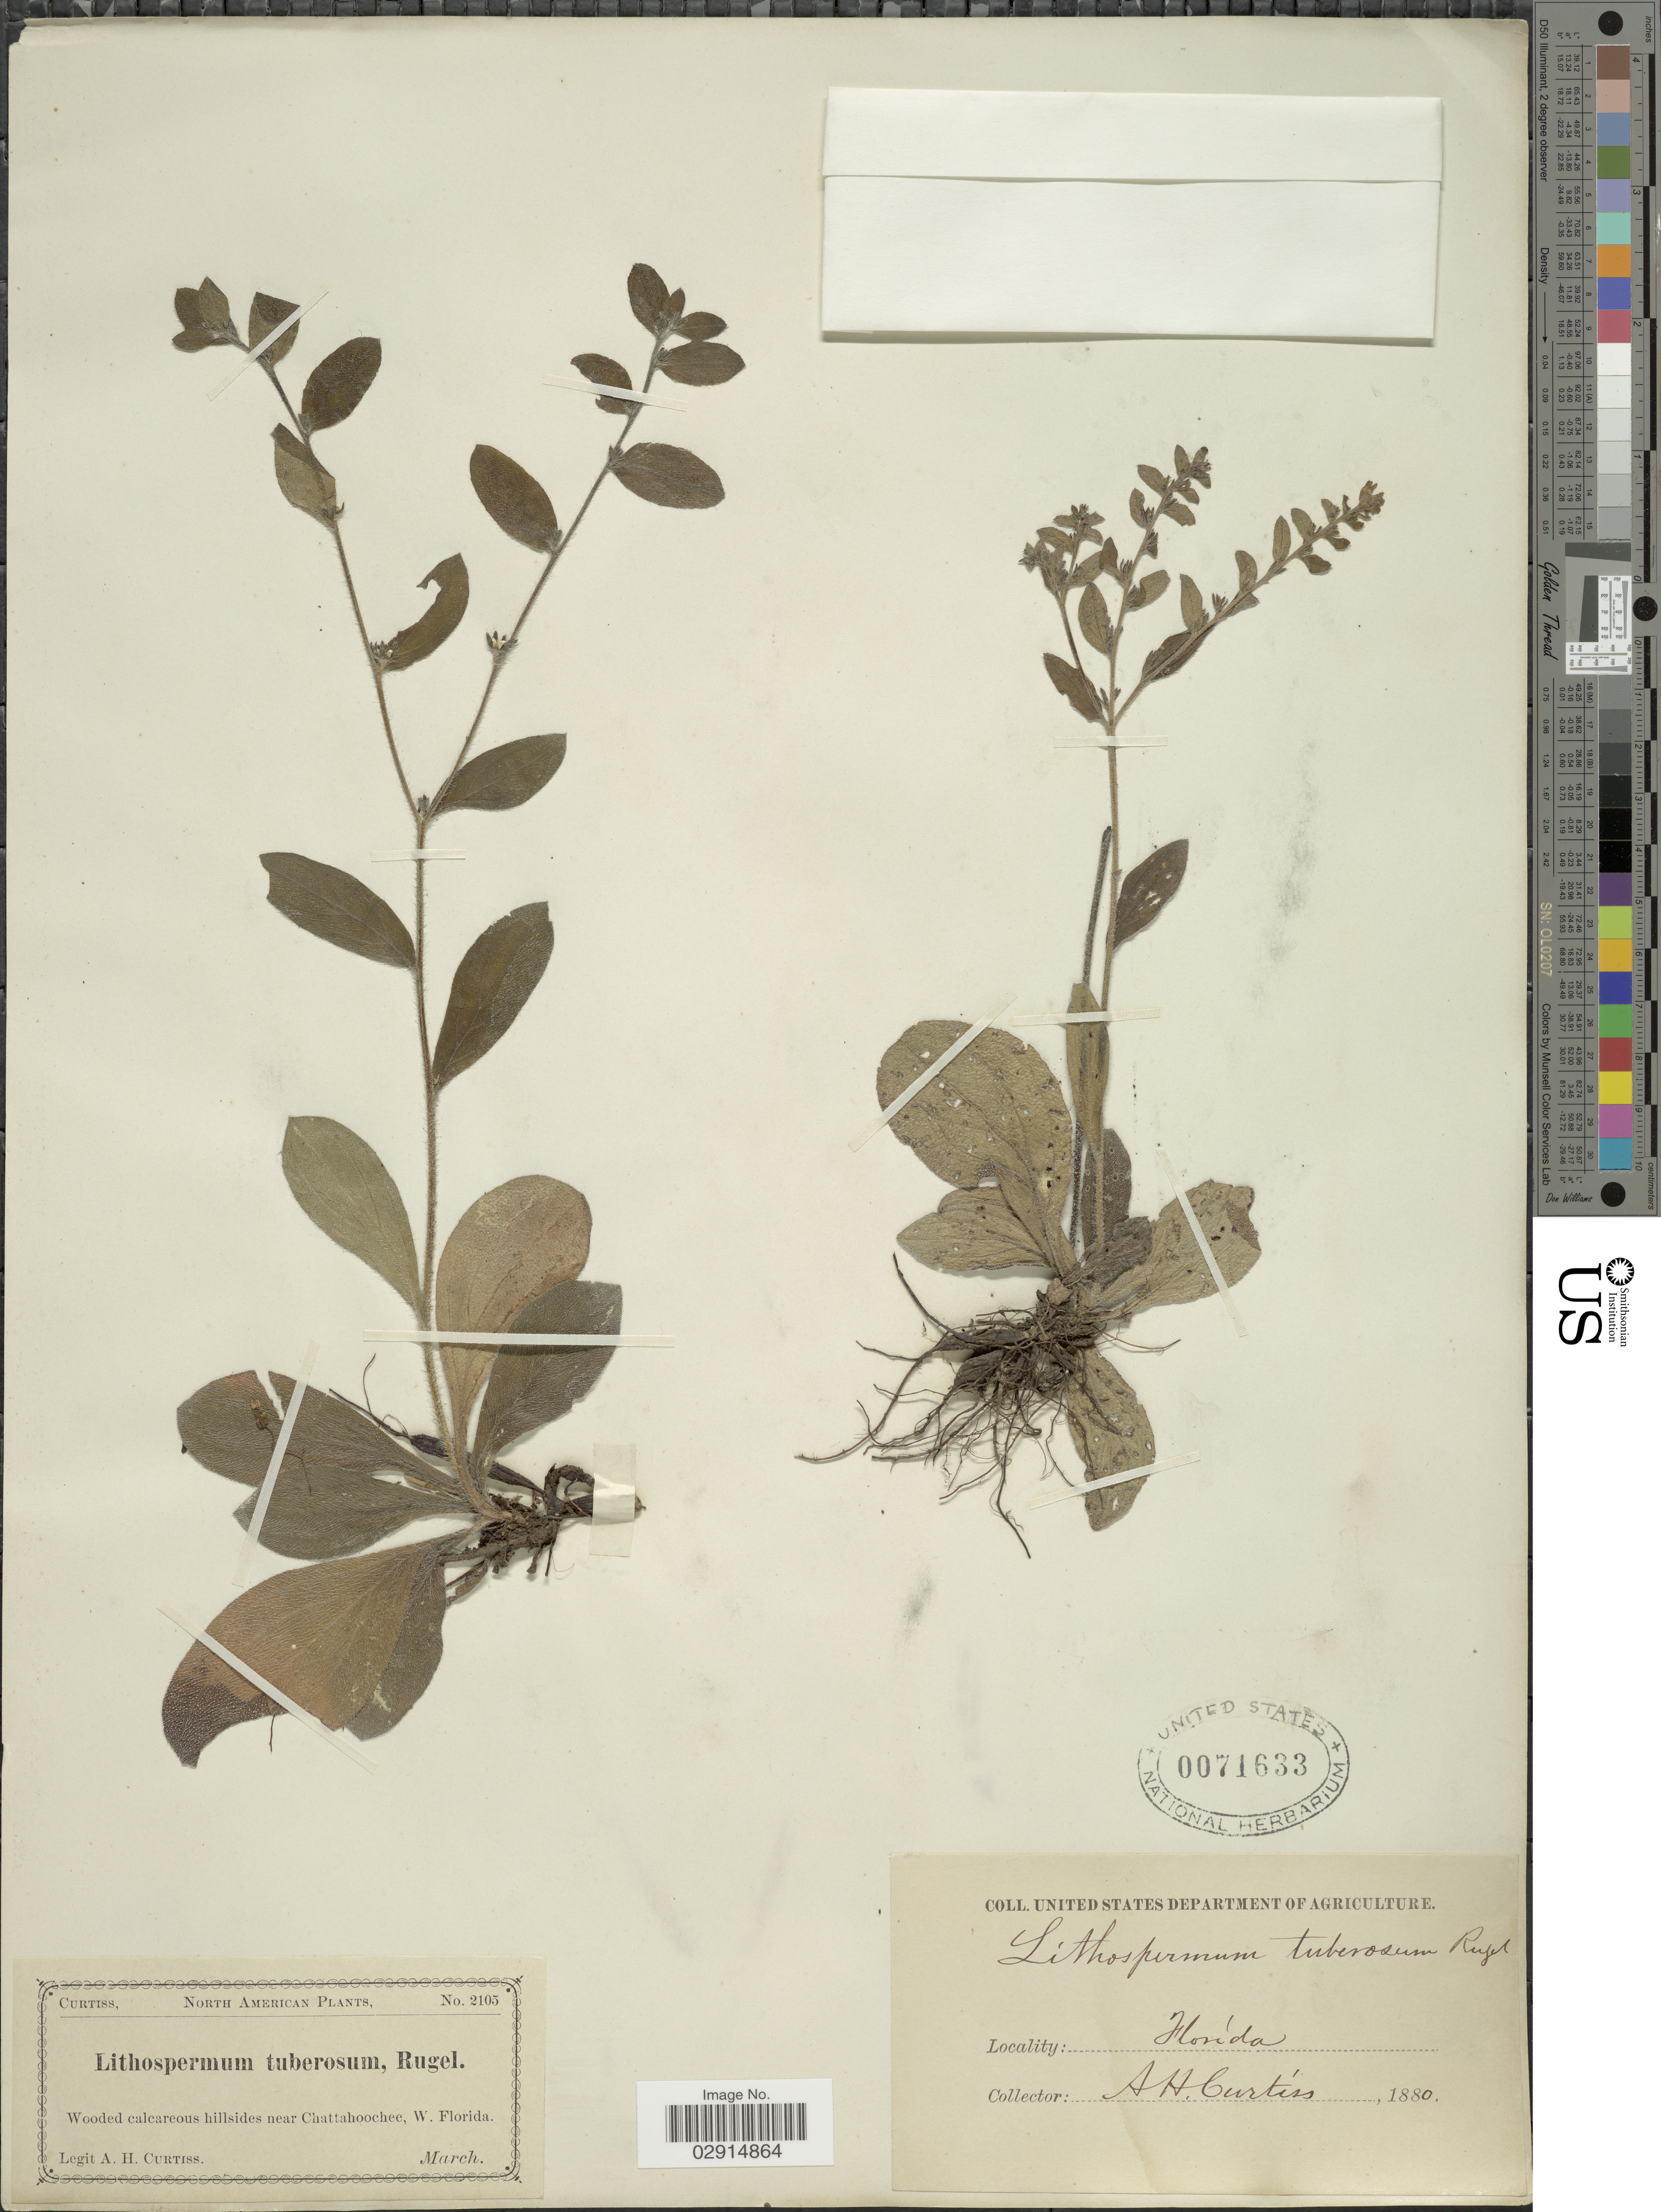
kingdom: Plantae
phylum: Tracheophyta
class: Magnoliopsida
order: Boraginales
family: Boraginaceae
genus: Lithospermum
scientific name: Lithospermum tuberosum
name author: Rugel ex DC.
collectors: A. H. Curtiss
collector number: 2105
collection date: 1880-03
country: United States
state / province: Florida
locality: Wooded calcareous hillsides near Chattahoochee, W. Florida. North America.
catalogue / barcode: US 71633